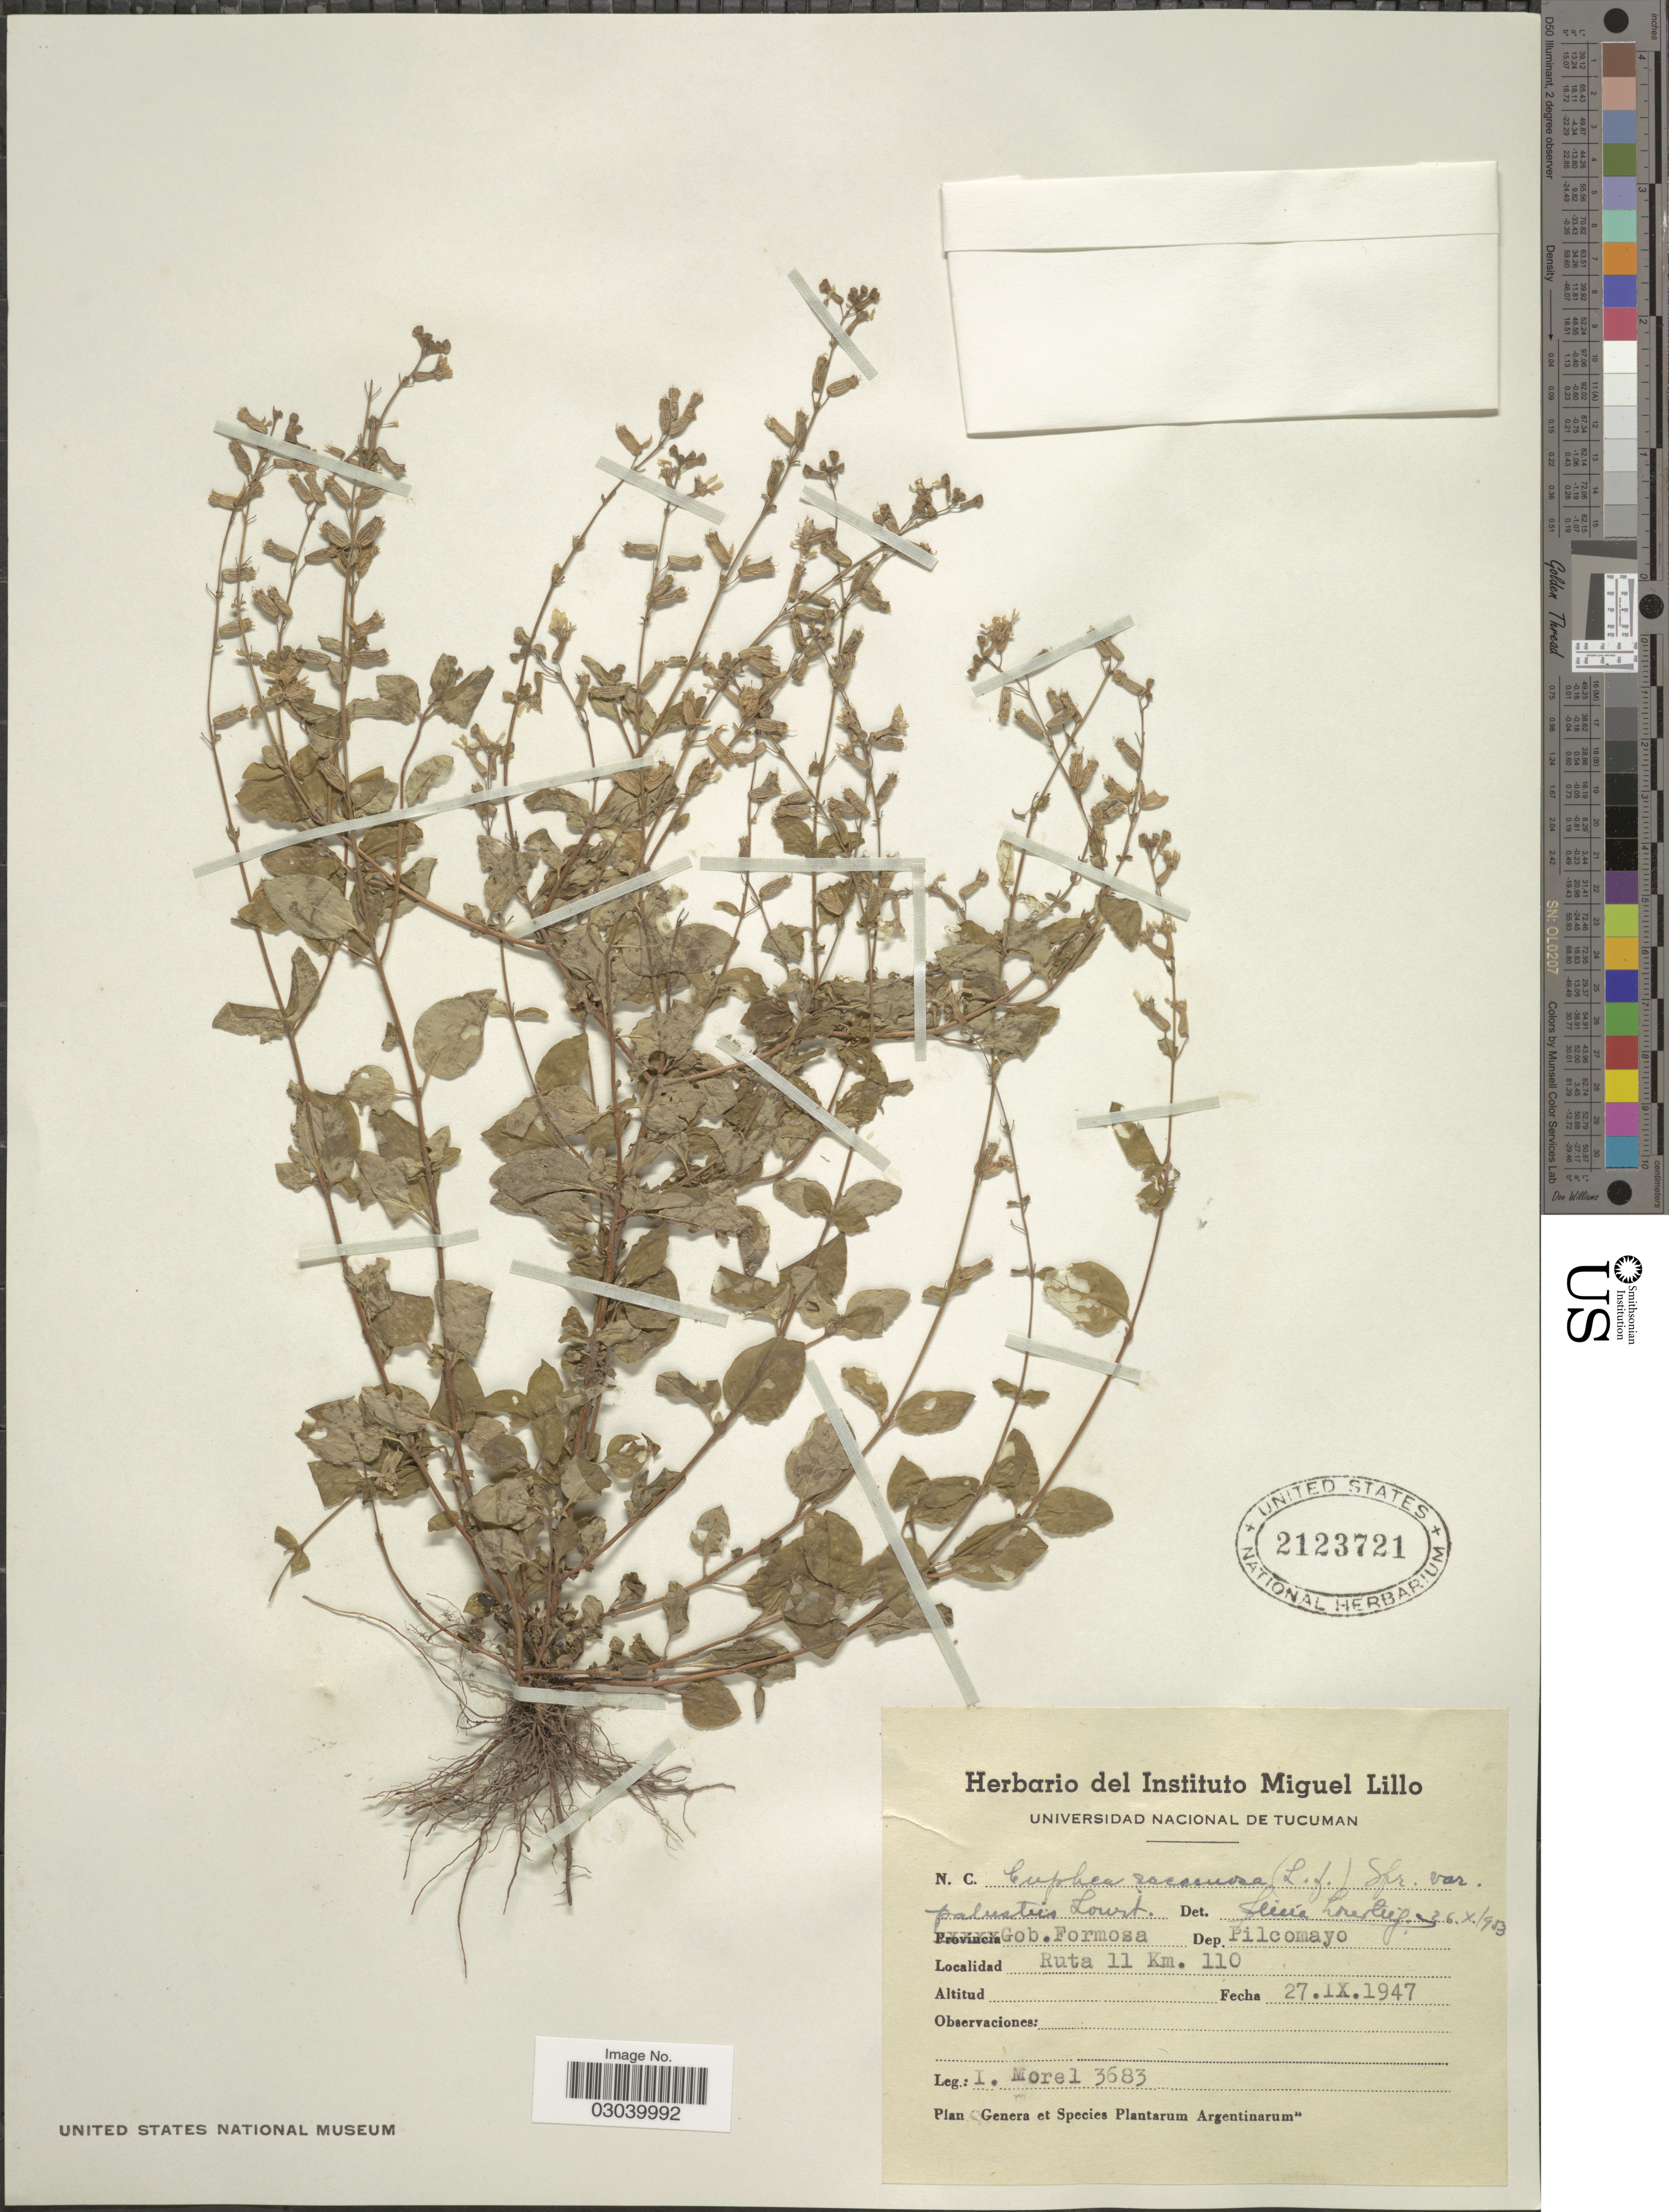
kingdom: Plantae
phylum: Tracheophyta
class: Magnoliopsida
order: Myrtales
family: Lythraceae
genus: Cuphea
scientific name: Cuphea racemosa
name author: (L. f.) Spreng.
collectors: I. Morel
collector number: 3683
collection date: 1947-09-27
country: Argentina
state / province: Formosa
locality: Gob. Formosa, Dep. Pilcomayo, Ruta 11 Km. 110.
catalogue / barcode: US 2123721